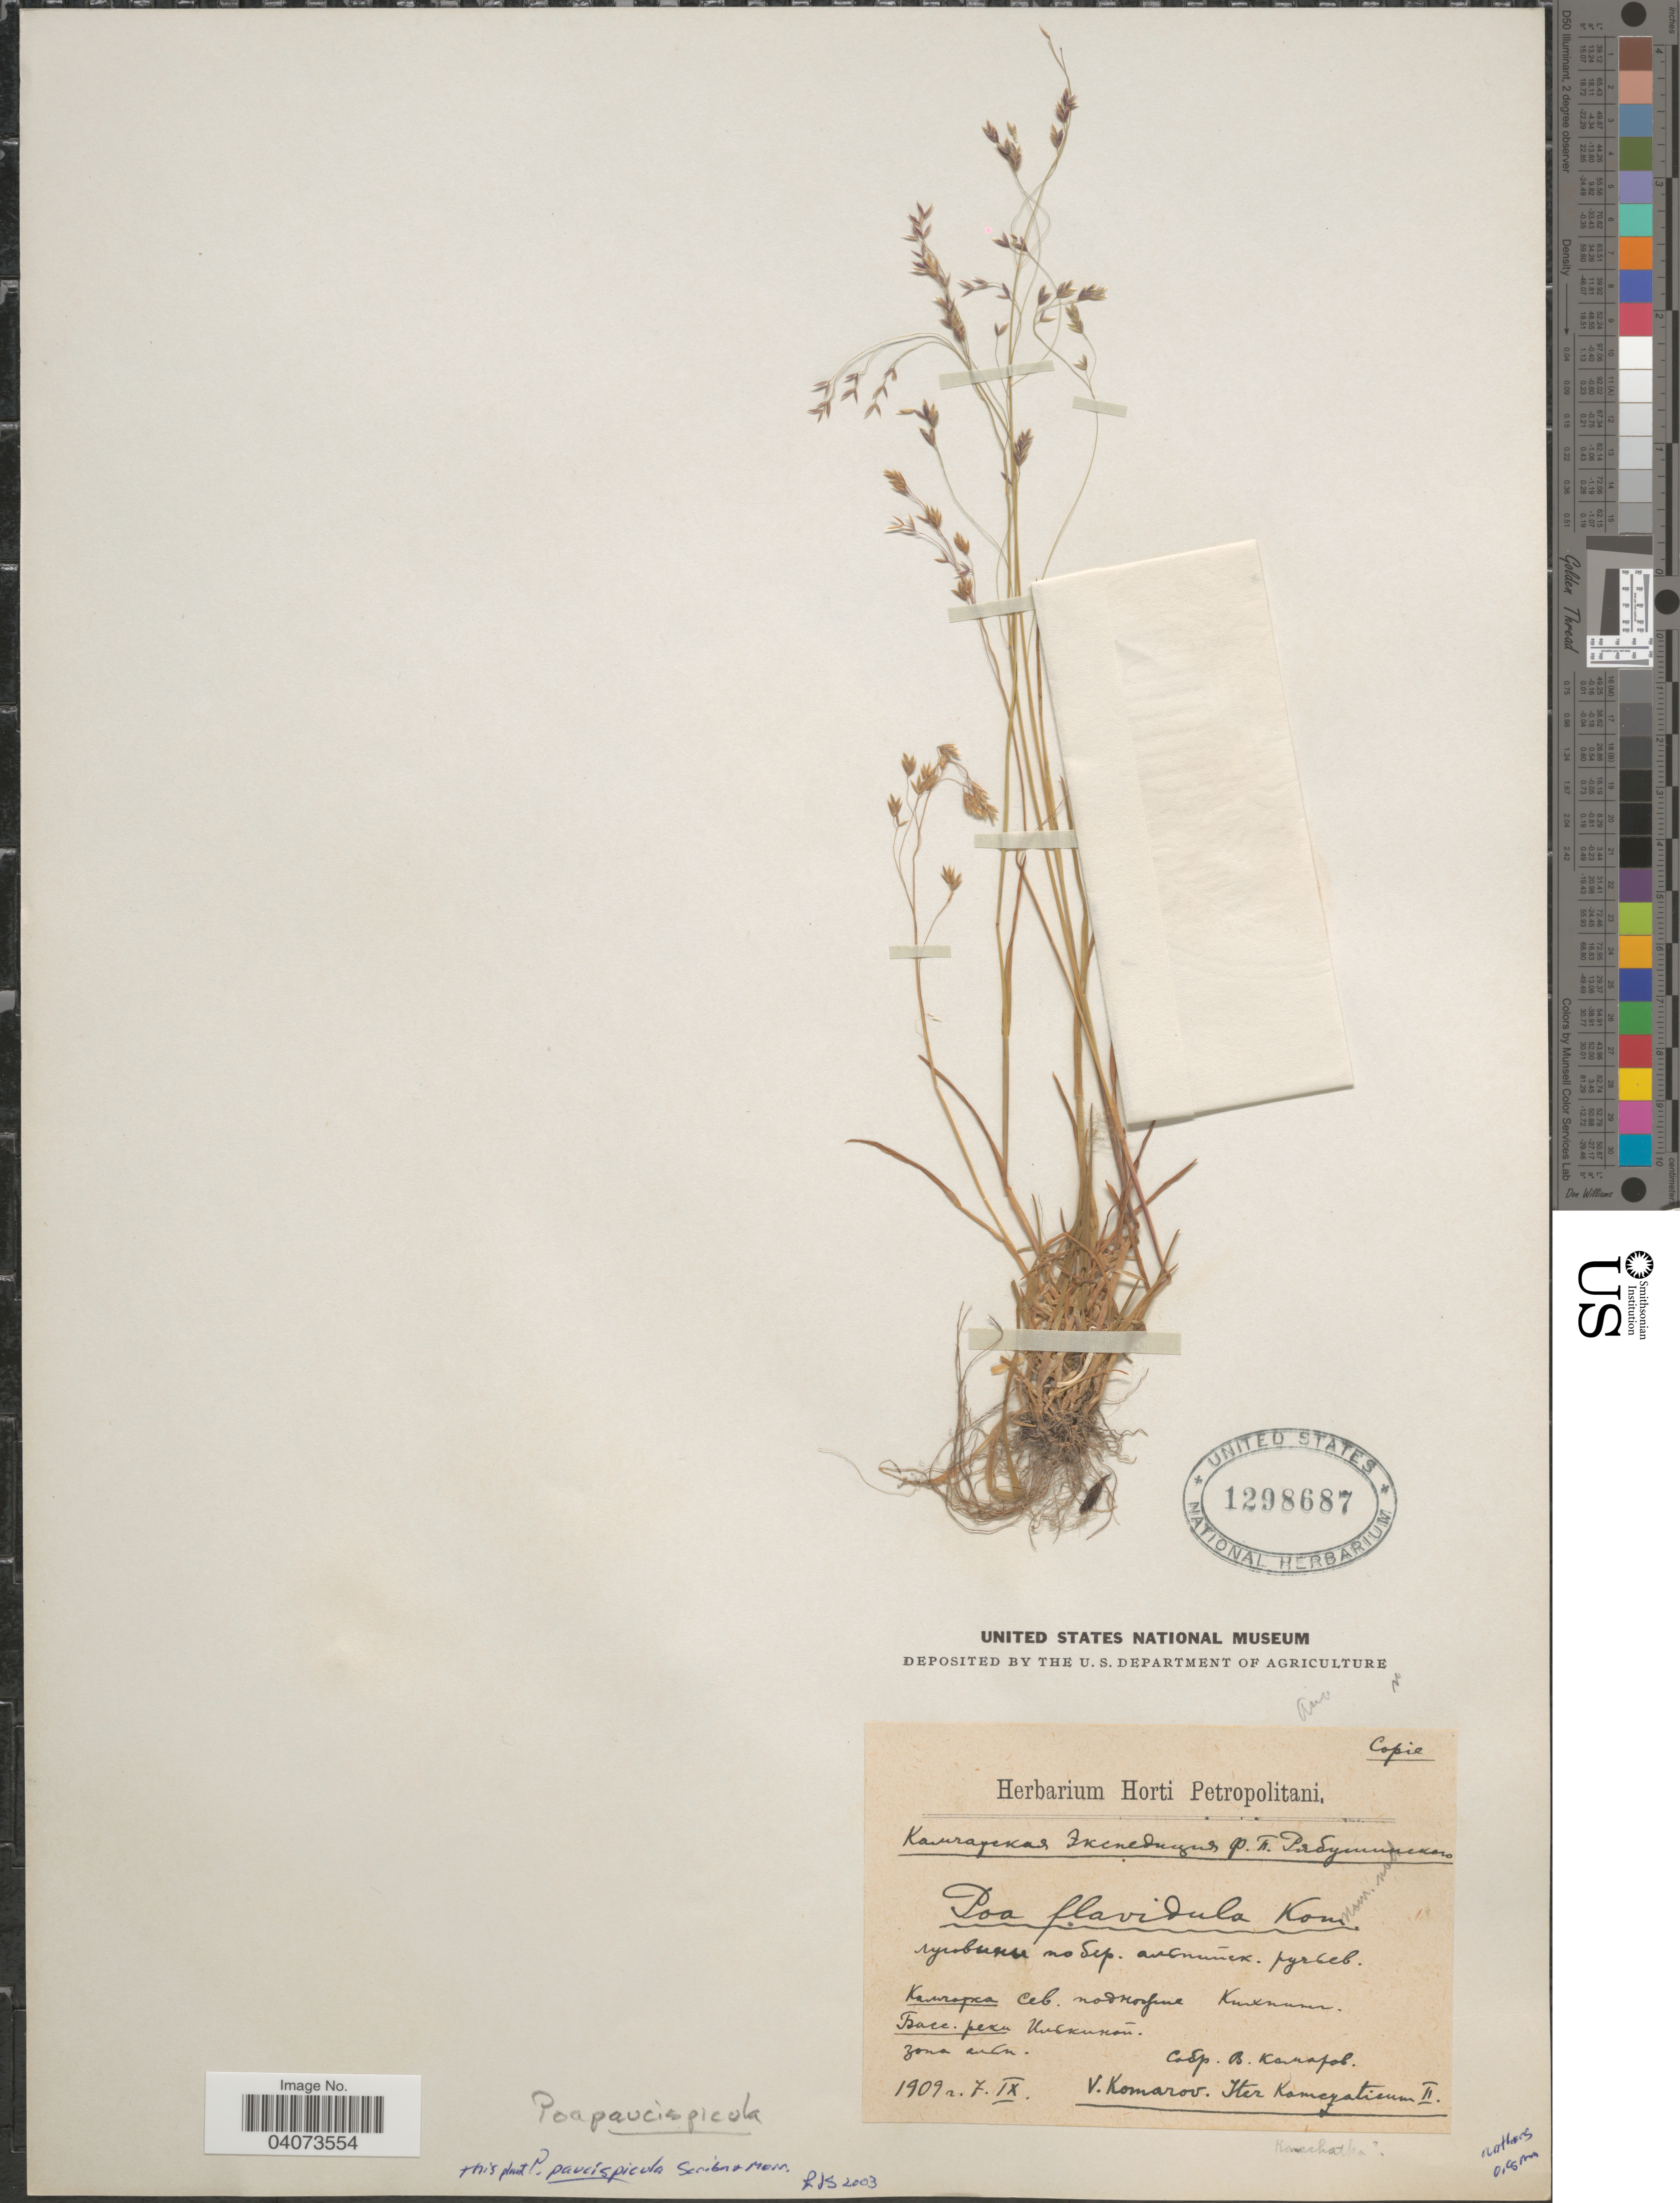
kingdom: Plantae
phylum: Tracheophyta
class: Liliopsida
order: Poales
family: Poaceae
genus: Poa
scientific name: Poa paucispicula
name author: Scribn. & Merr.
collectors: V. Komarov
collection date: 1909-09-07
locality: [illegible text] Iter Kamezaticum II.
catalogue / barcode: US 1298687